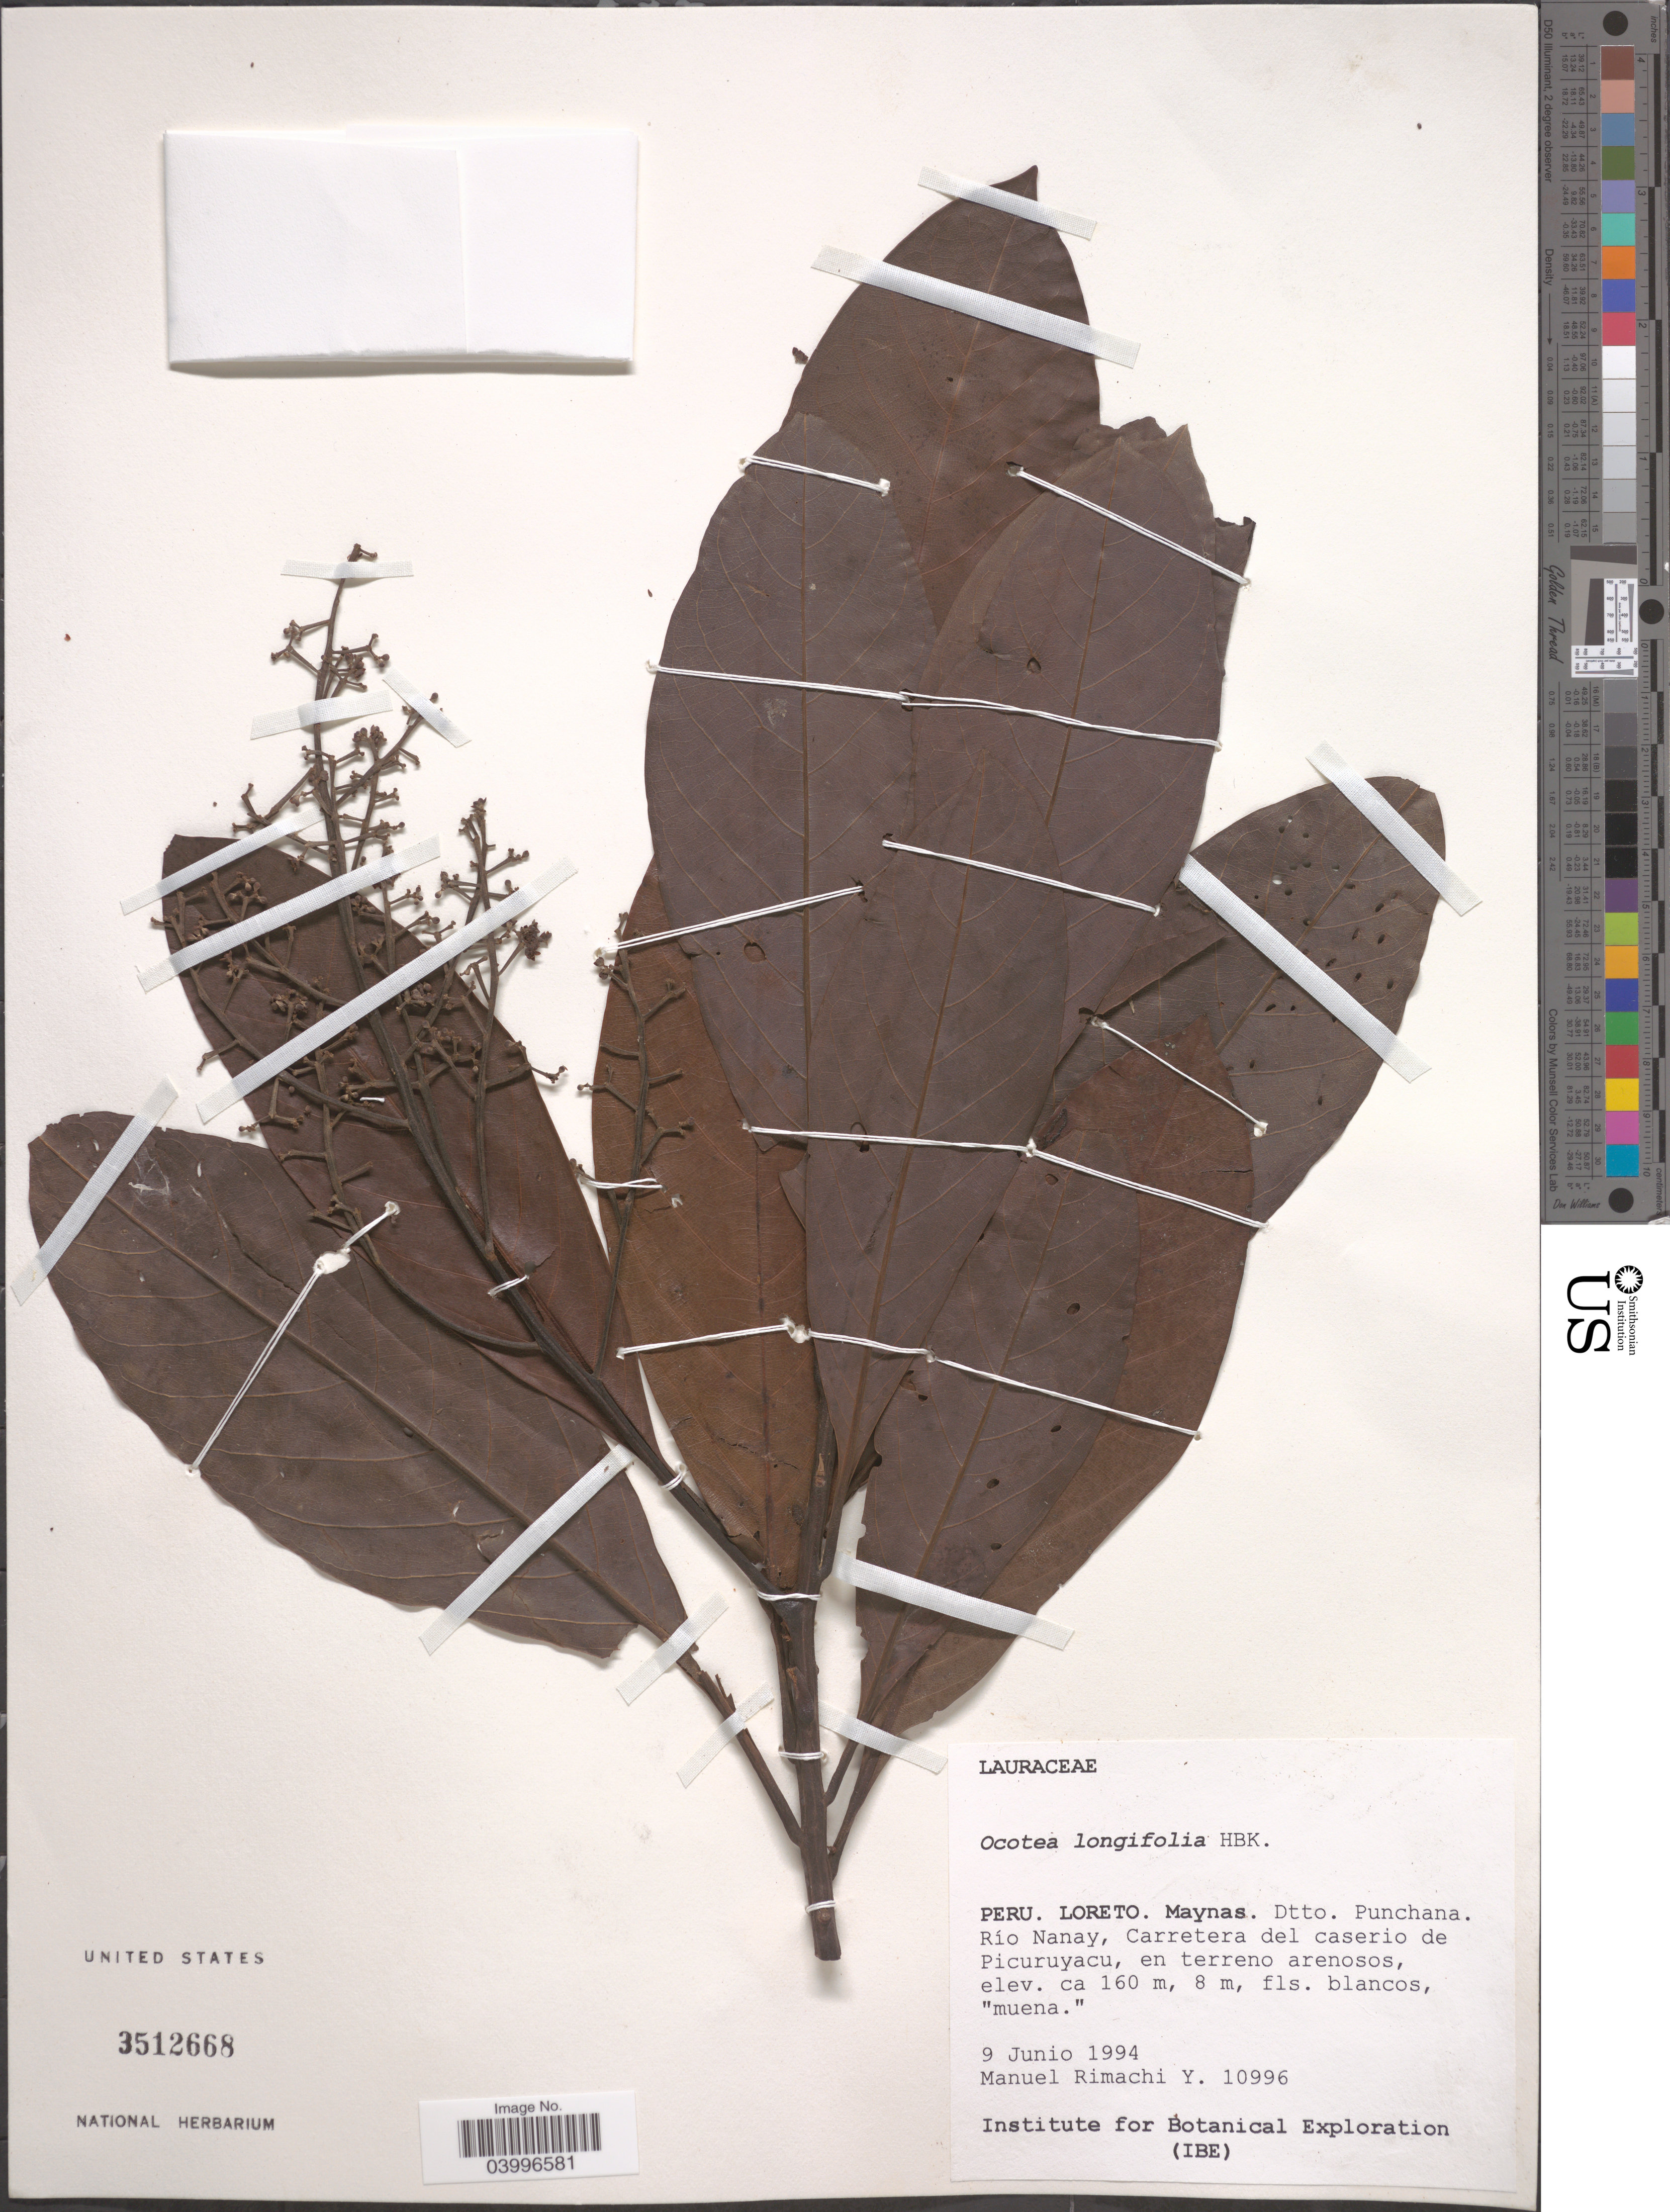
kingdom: Plantae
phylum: Tracheophyta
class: Magnoliopsida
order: Laurales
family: Lauraceae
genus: Ocotea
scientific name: Ocotea longifolia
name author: Kunth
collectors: M. Rimachi Y.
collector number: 10996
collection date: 1994-06-09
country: Peru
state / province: Loreto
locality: Maynas. Dtto. Punchana. Río Nanay, Carretera del caserio de Picuruyacu, en terreno arenosos.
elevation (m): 160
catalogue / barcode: US 3512668